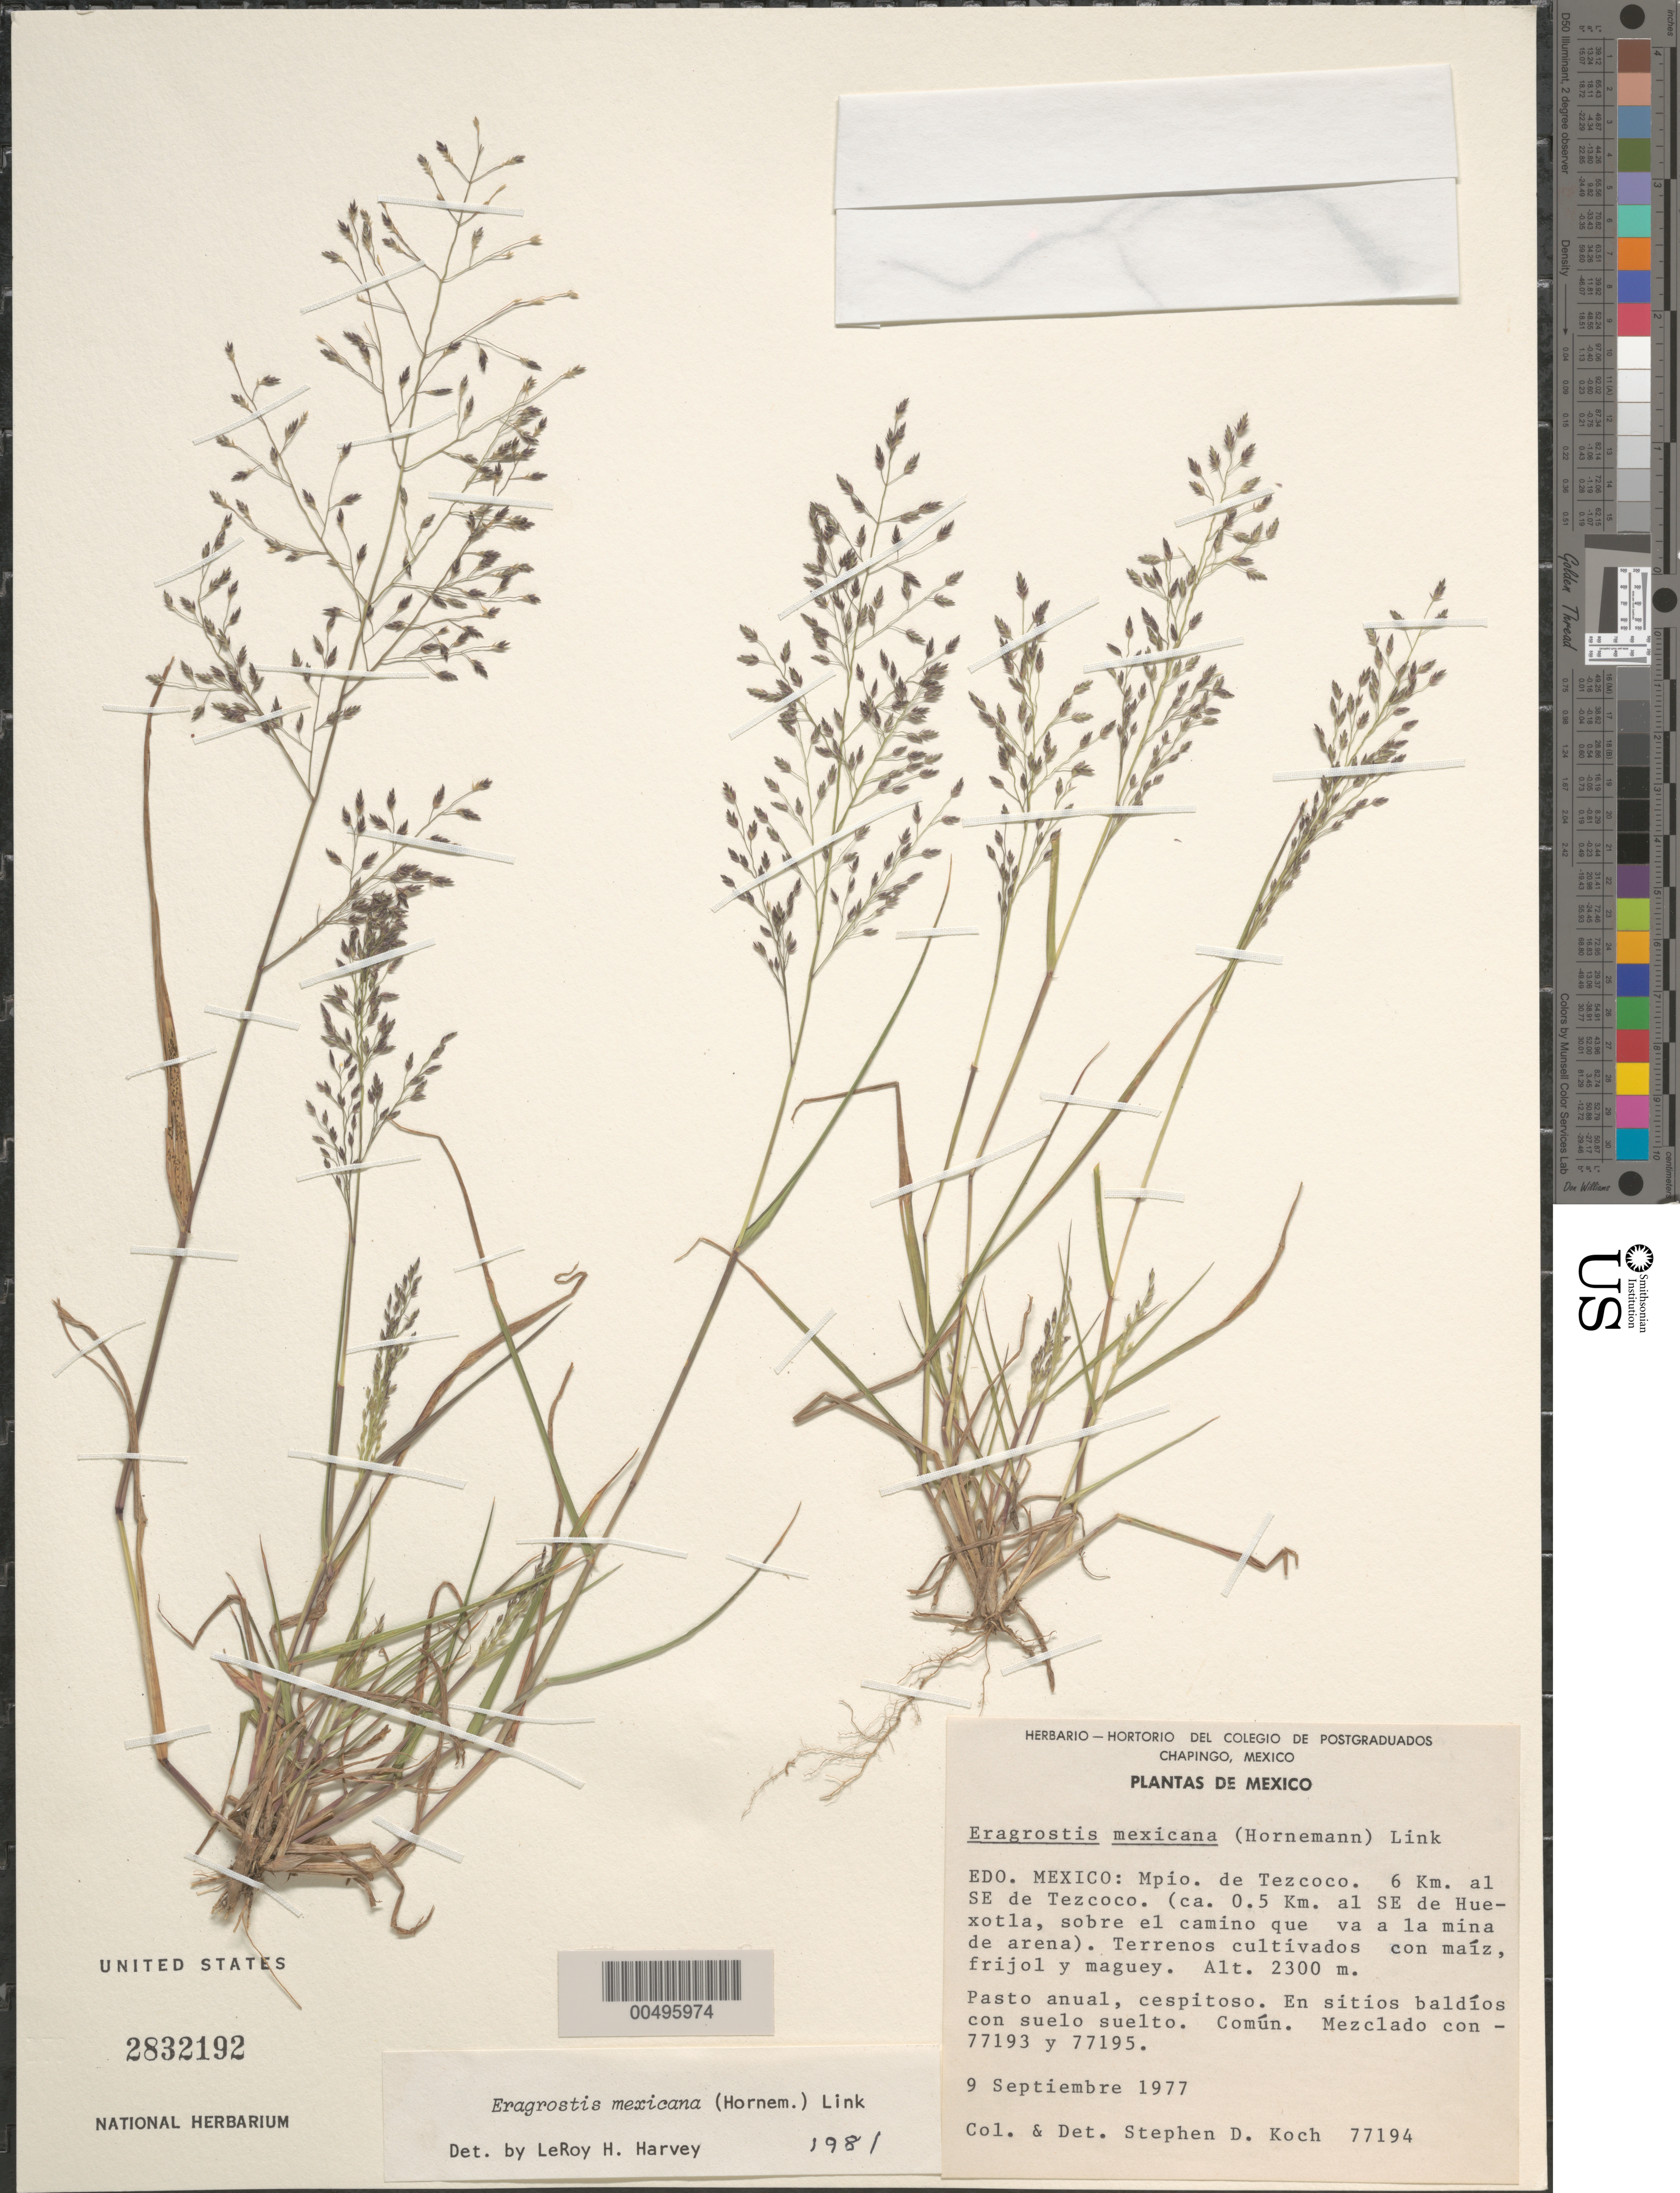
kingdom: Plantae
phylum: Tracheophyta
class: Liliopsida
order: Poales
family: Poaceae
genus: Eragrostis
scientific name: Eragrostis mexicana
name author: (Hornem.) Link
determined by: Harvey, L. H.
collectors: S. D. Koch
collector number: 77194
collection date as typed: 9 Sep 1977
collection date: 1977-09-09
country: Mexico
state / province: México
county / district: Texcoco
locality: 6 km SE of Tezcoco (ca. 0.5 km SE of Huexotla)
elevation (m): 2300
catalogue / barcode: US 2832192